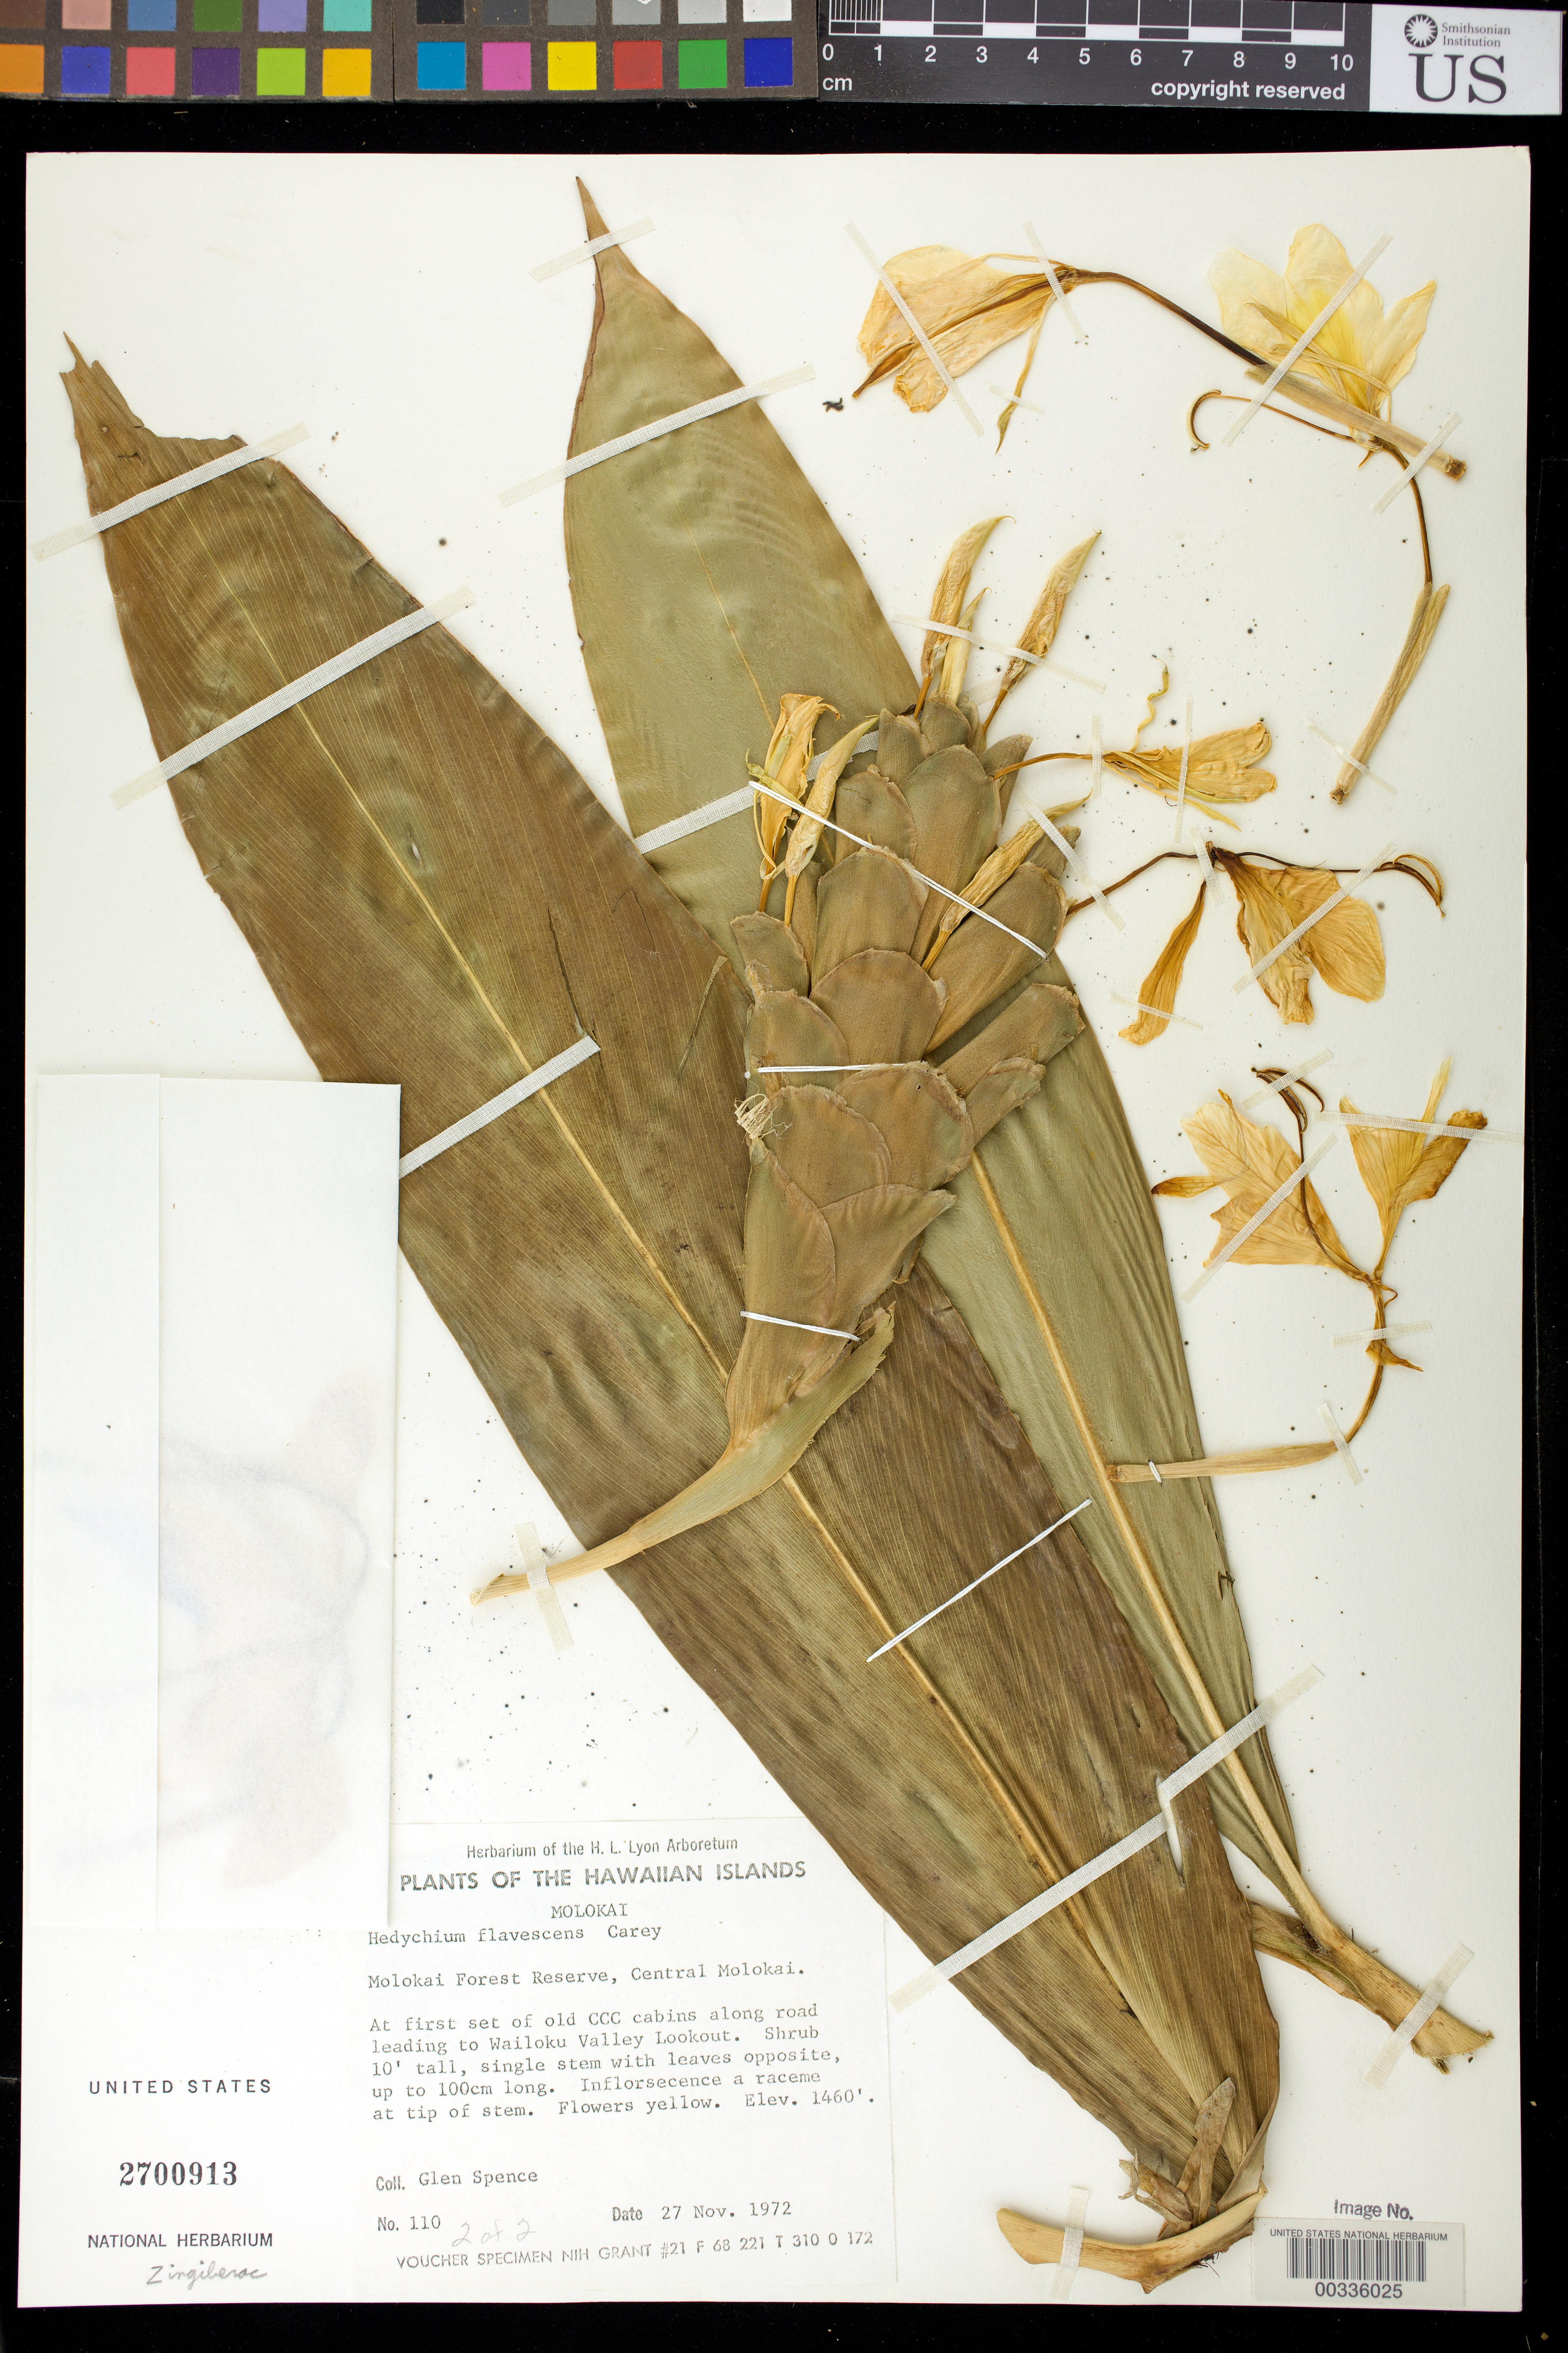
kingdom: Plantae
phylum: Tracheophyta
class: Liliopsida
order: Zingiberales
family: Zingiberaceae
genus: Hedychium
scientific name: Hedychium flavescens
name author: Carey ex Roscoe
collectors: G. Spence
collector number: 110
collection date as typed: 27 Nov 1972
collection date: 1972-11-27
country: United States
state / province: Hawaii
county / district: Maui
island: Moloka'i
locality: Molokai forest reserve, central molokai, at first set of old ccc cabins along road leading to wailoku valley lookout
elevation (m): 445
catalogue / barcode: US 2700913